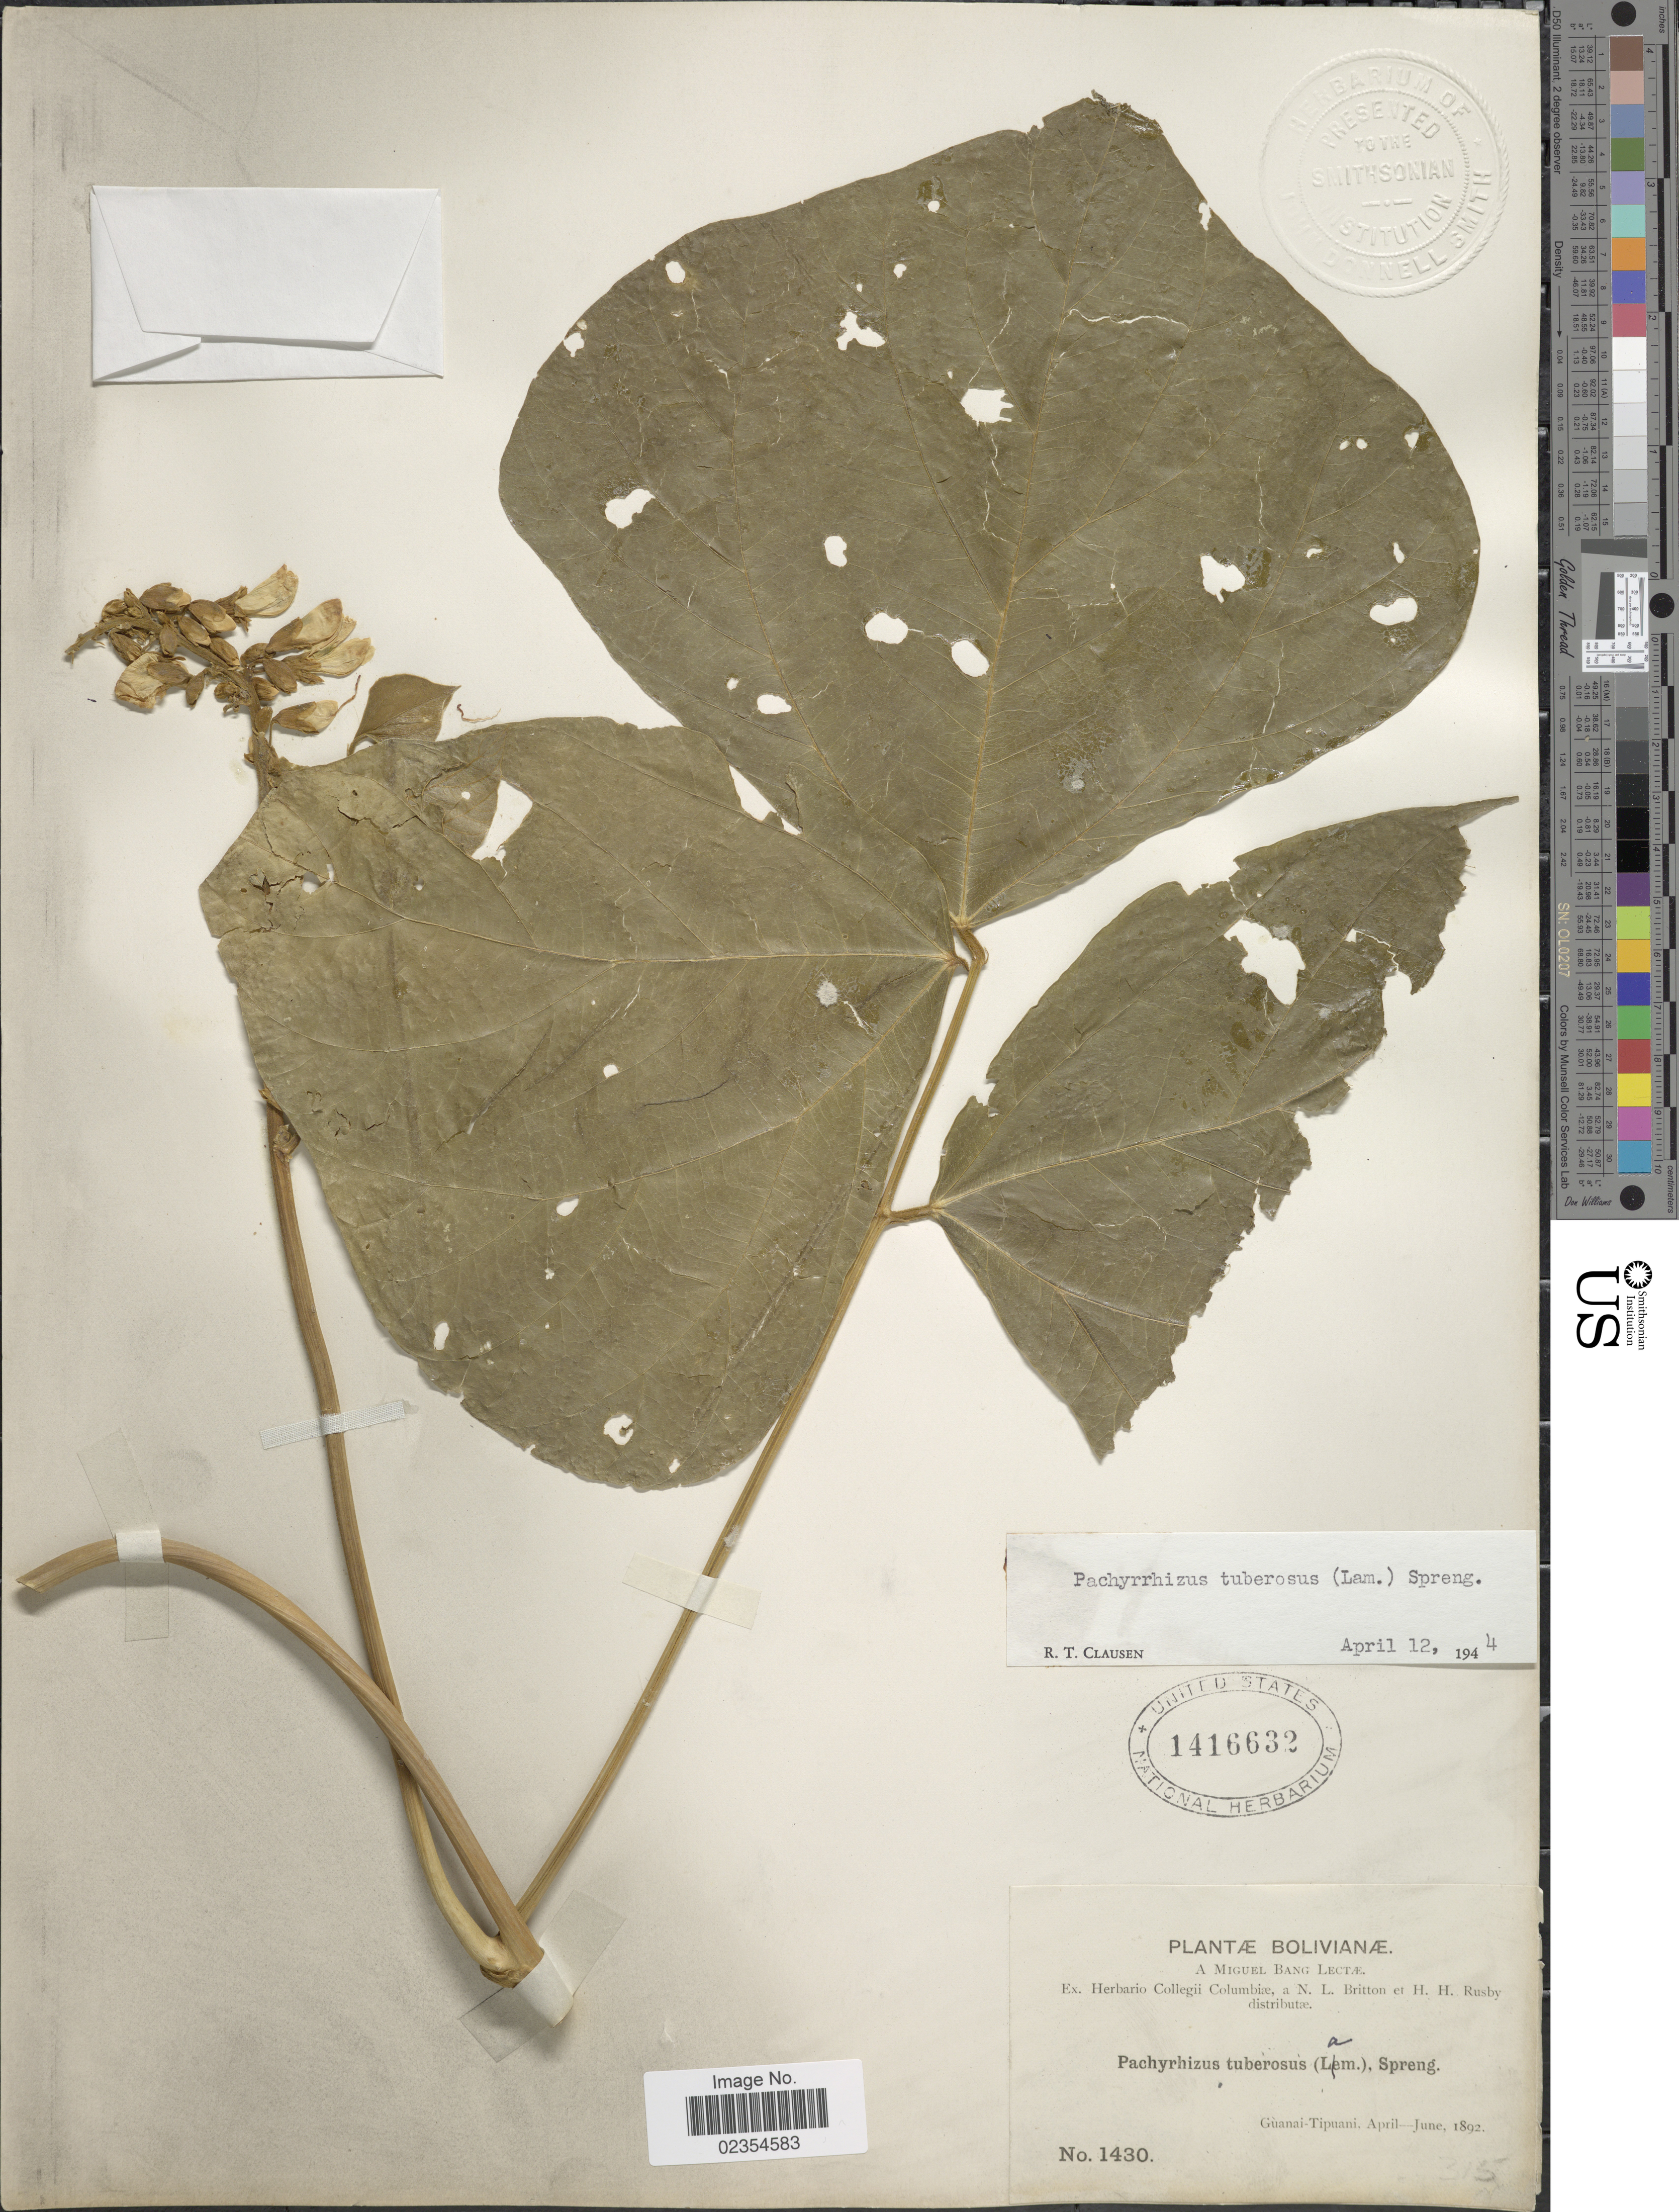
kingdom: Plantae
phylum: Tracheophyta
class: Magnoliopsida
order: Fabales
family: Fabaceae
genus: Pachyrhizus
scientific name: Pachyrhizus tuberosus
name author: (Lam.) Spreng.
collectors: M. Bang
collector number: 1430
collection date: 1892-04/1892-06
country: Bolivia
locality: Guanai - Tipuani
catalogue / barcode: US 1416632